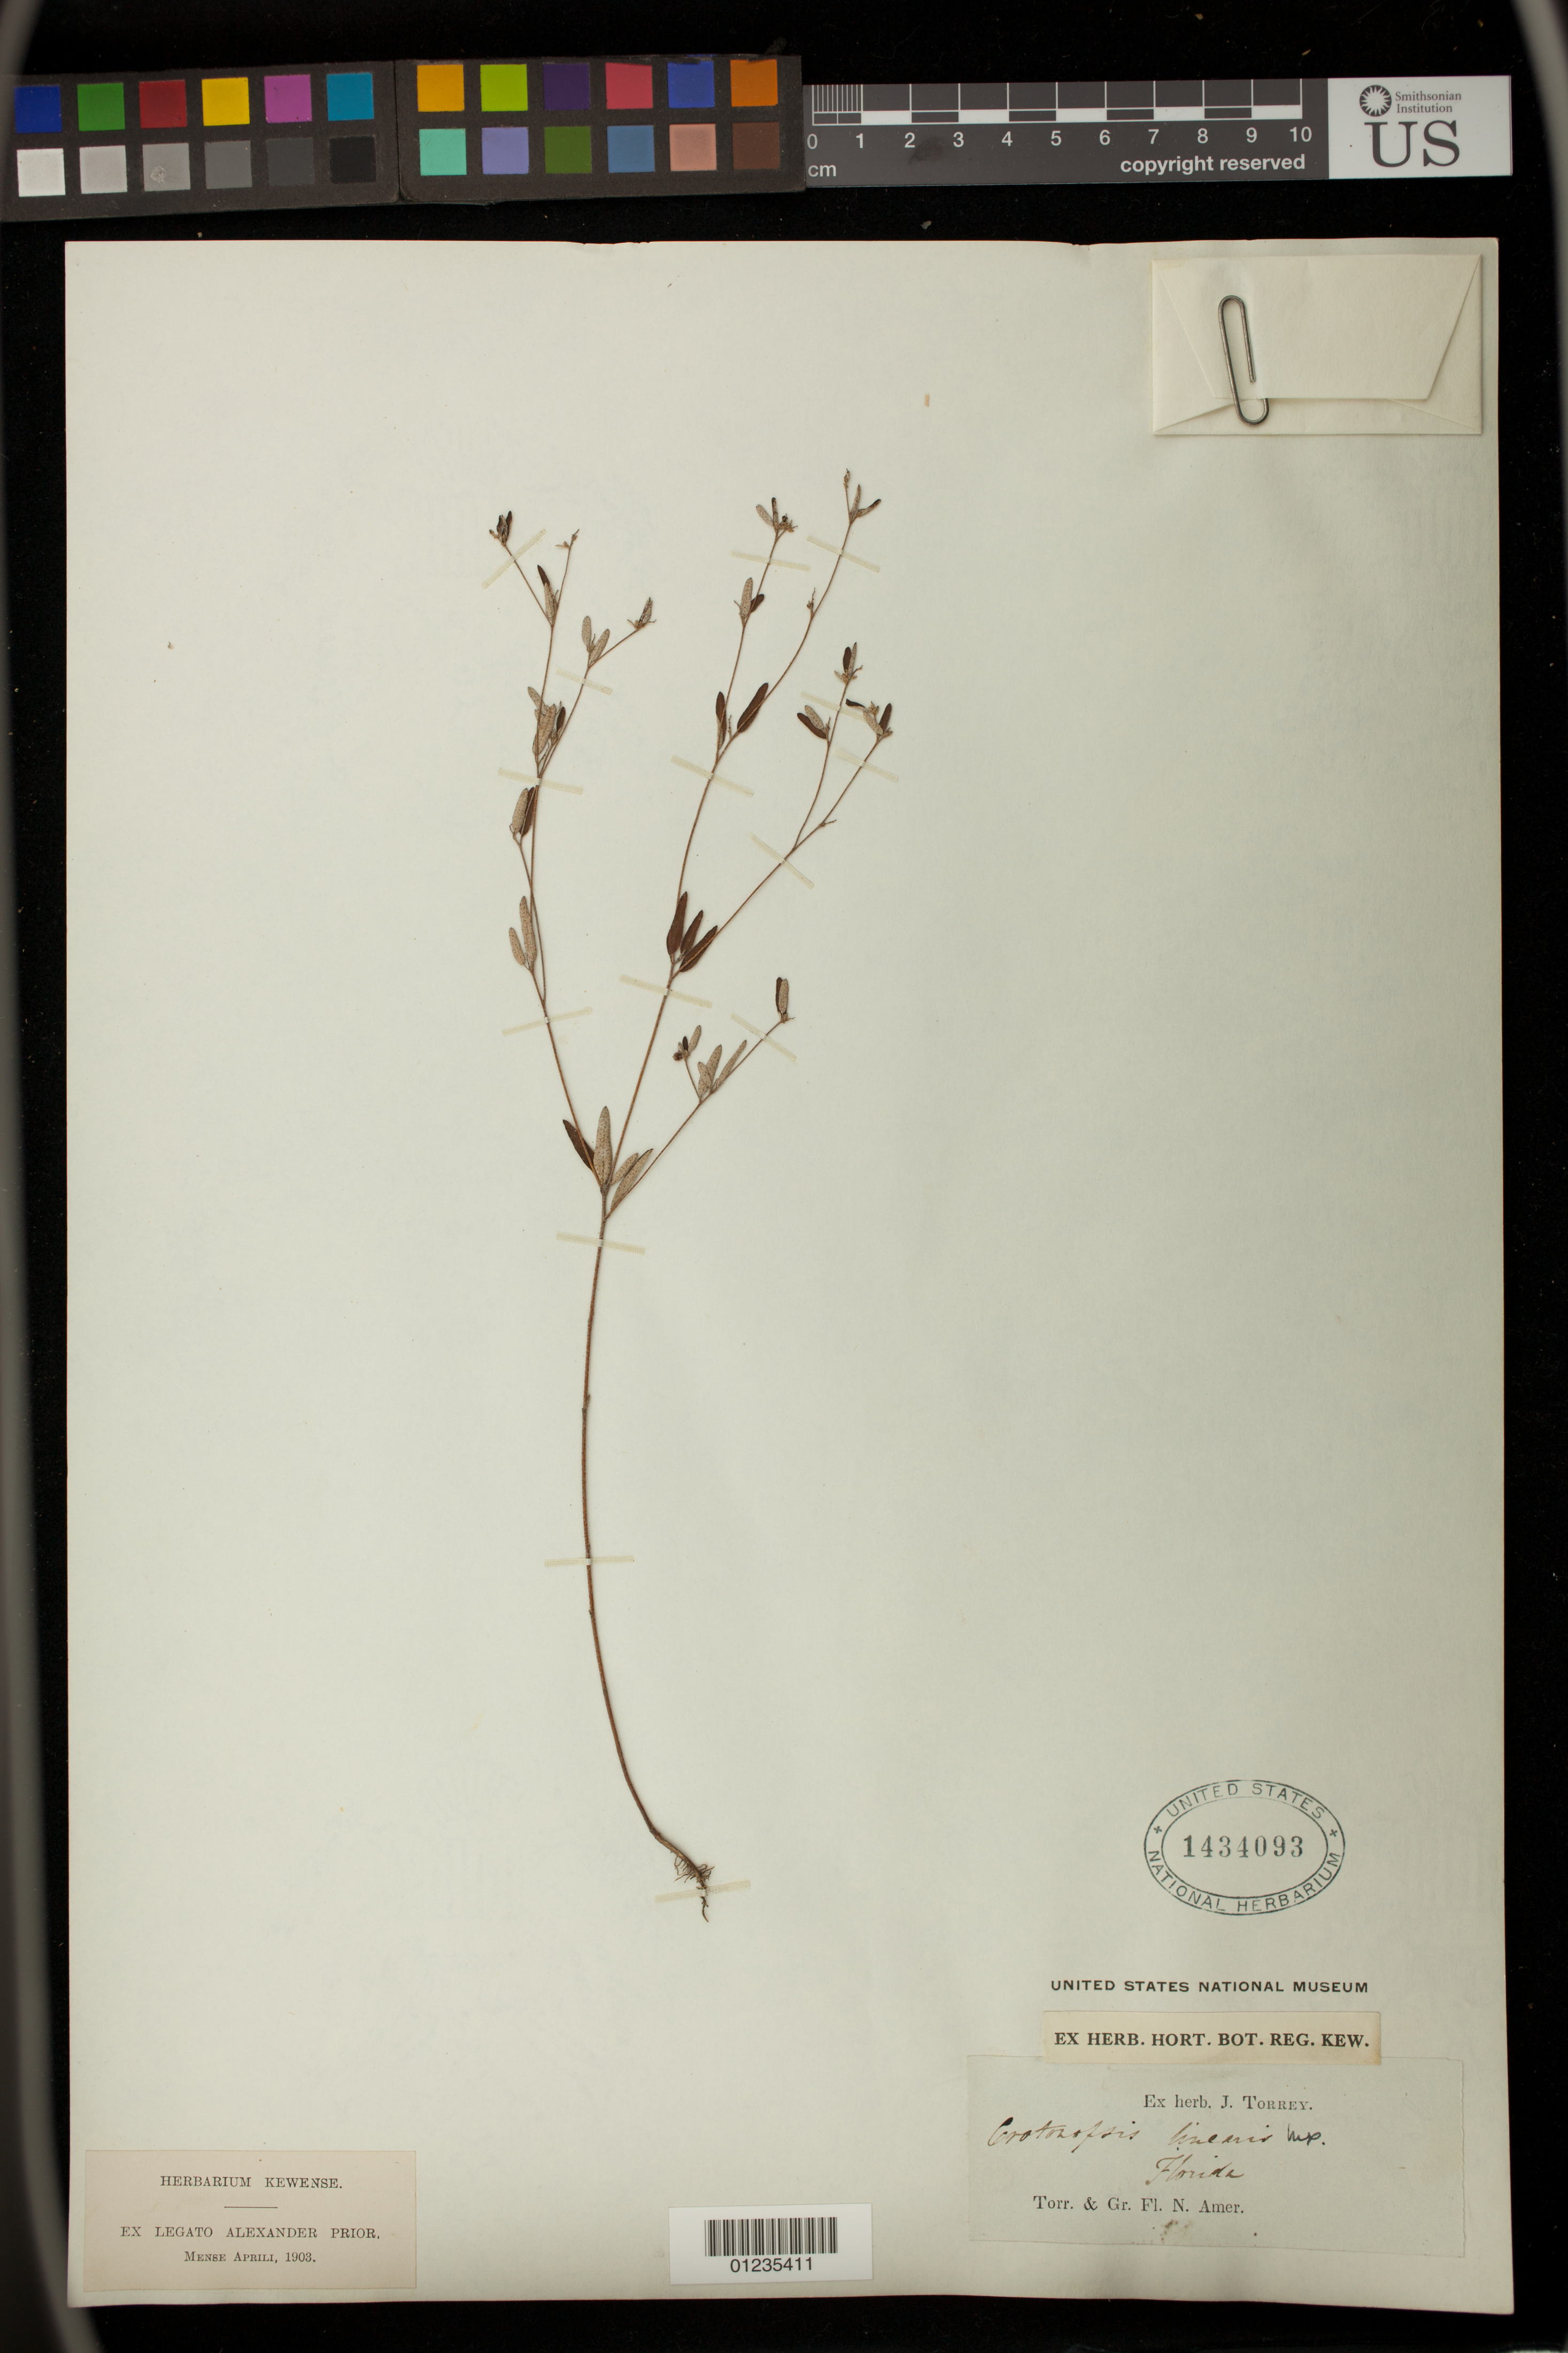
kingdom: Plantae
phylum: Tracheophyta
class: Magnoliopsida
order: Malpighiales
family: Euphorbiaceae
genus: Crotonopsis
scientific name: Crotonopsis linearis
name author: Michx.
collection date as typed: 1904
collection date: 1904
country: United States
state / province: Florida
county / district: Dade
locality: Miami. Westgate.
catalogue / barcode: US 1434093